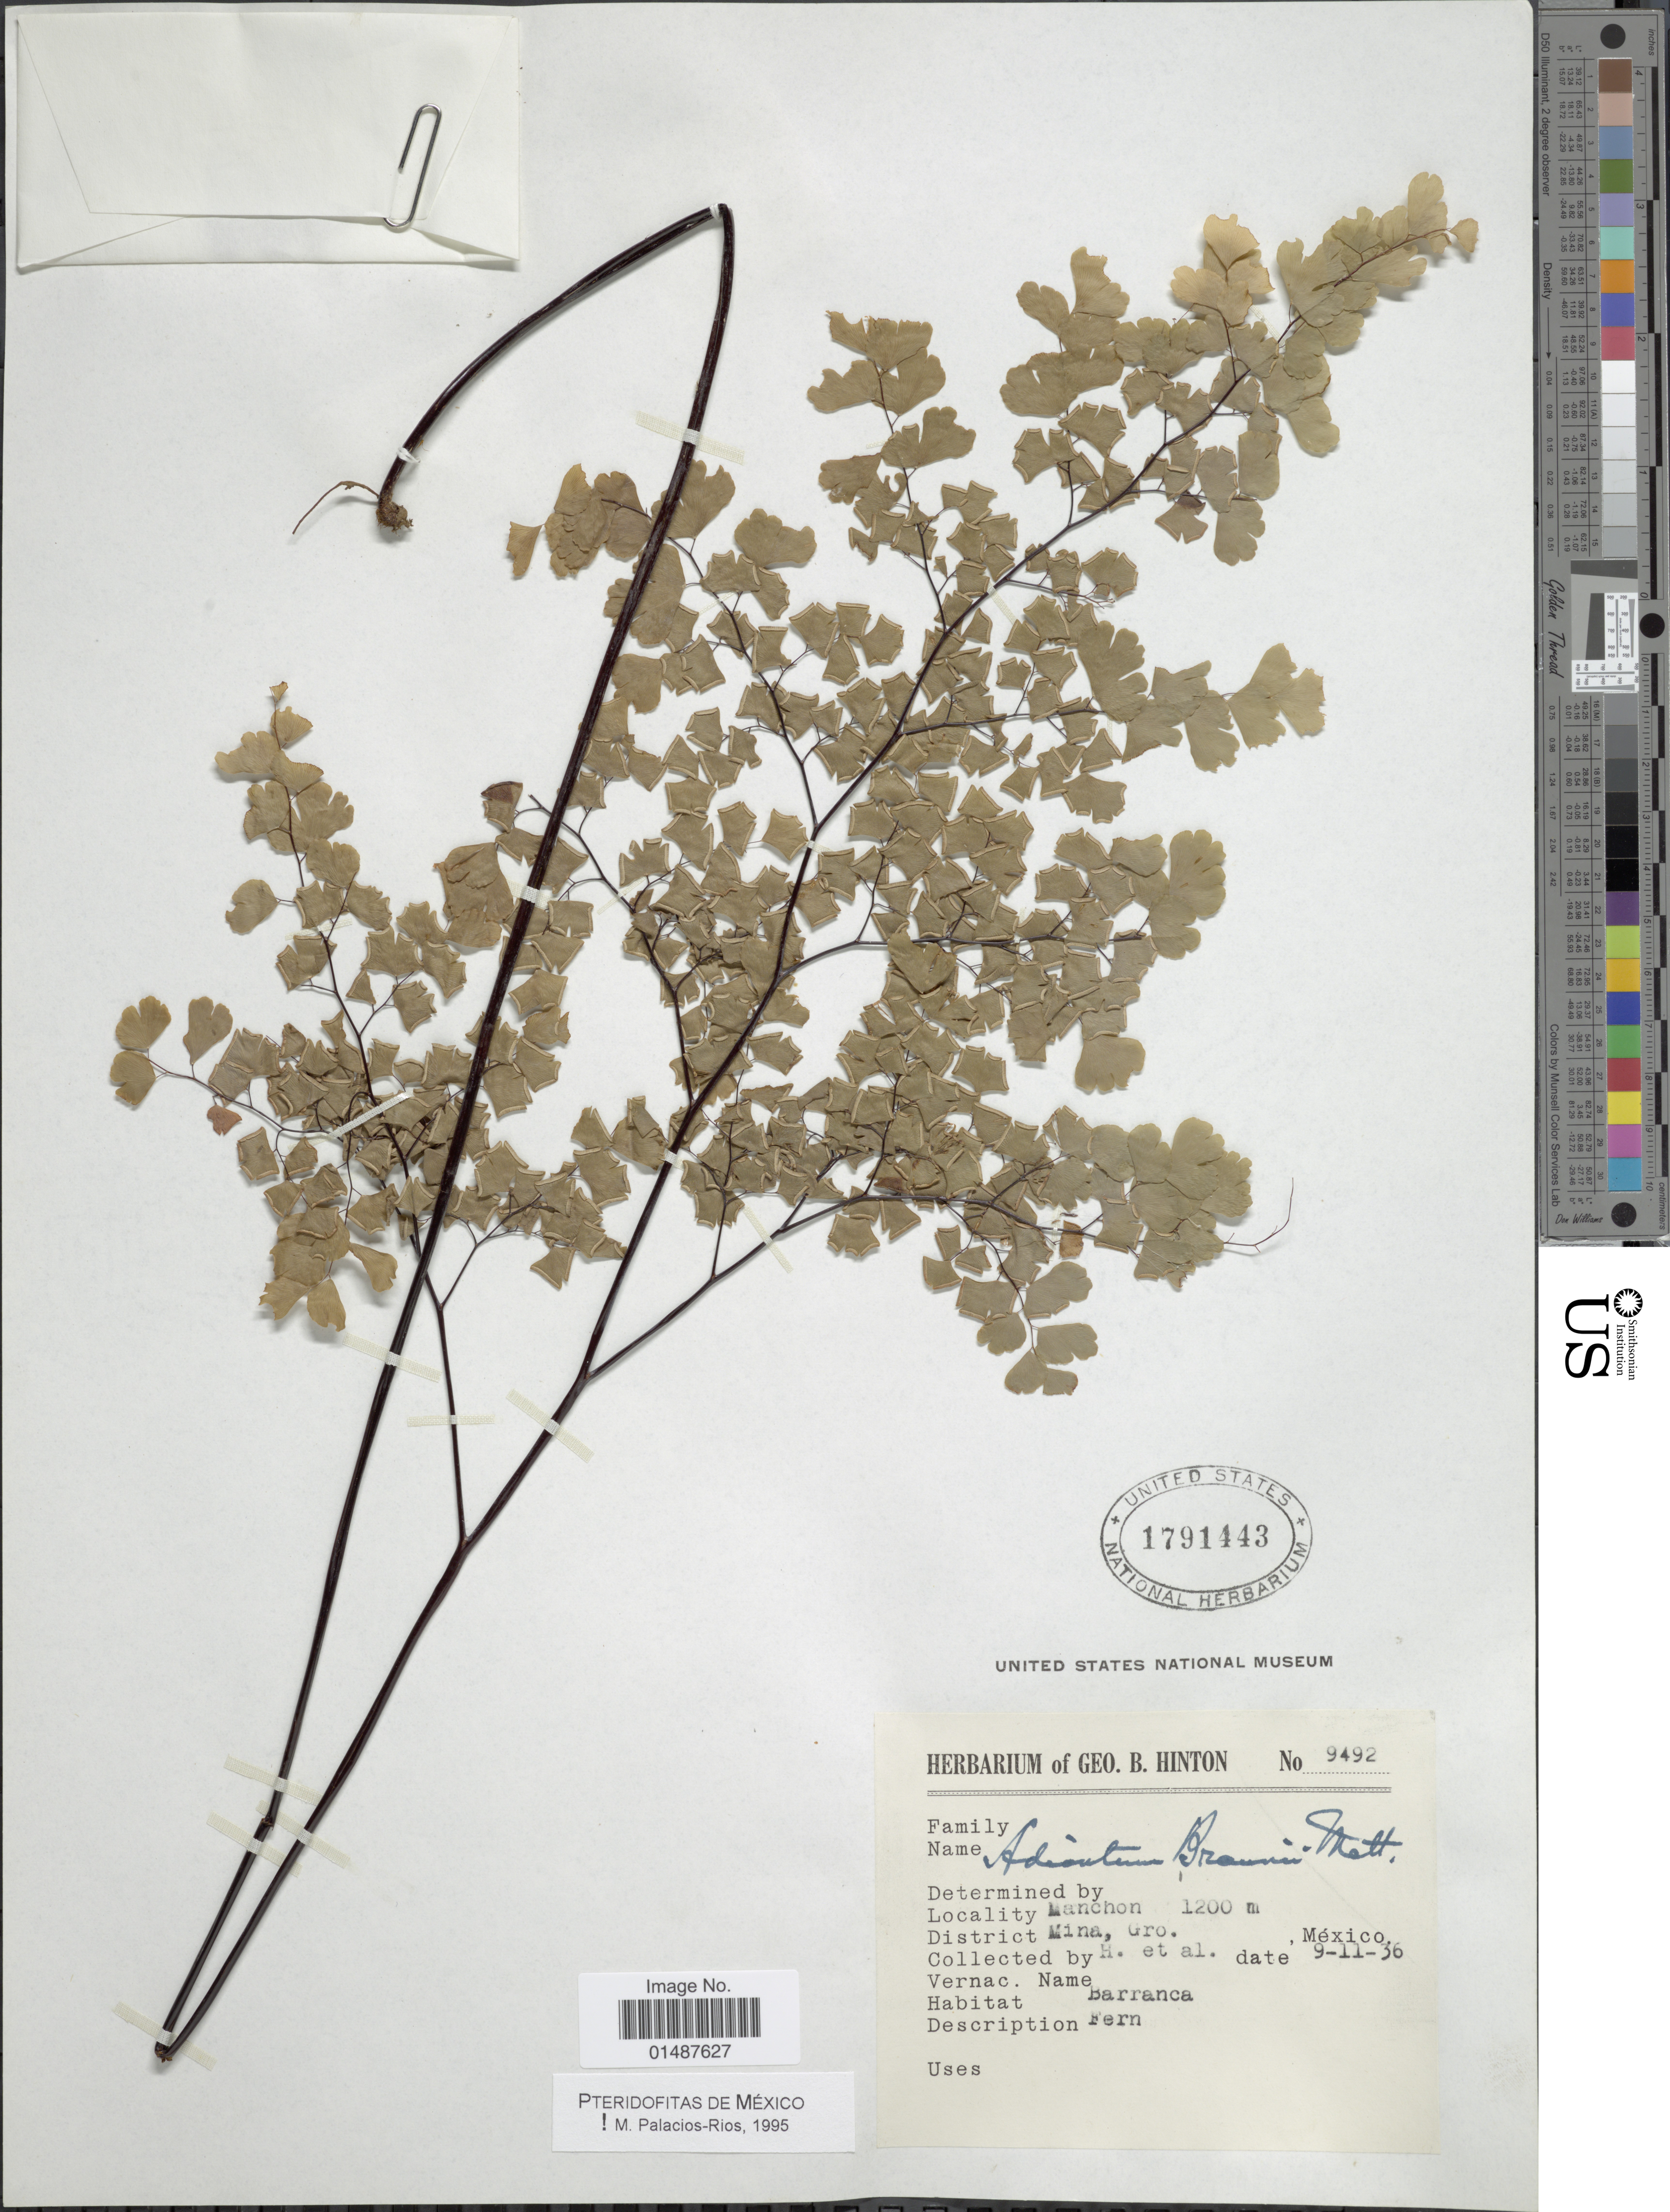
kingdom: Plantae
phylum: Tracheophyta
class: Polypodiopsida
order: Polypodiales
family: Pteridaceae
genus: Adiantum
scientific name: Adiantum braunii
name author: Mett. ex Kuhn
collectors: G. B. Hinton & et al.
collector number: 9492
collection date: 1936-09-11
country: Mexico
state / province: Guerrero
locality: Menchon, District Mina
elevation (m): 1200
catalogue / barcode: US 1791443